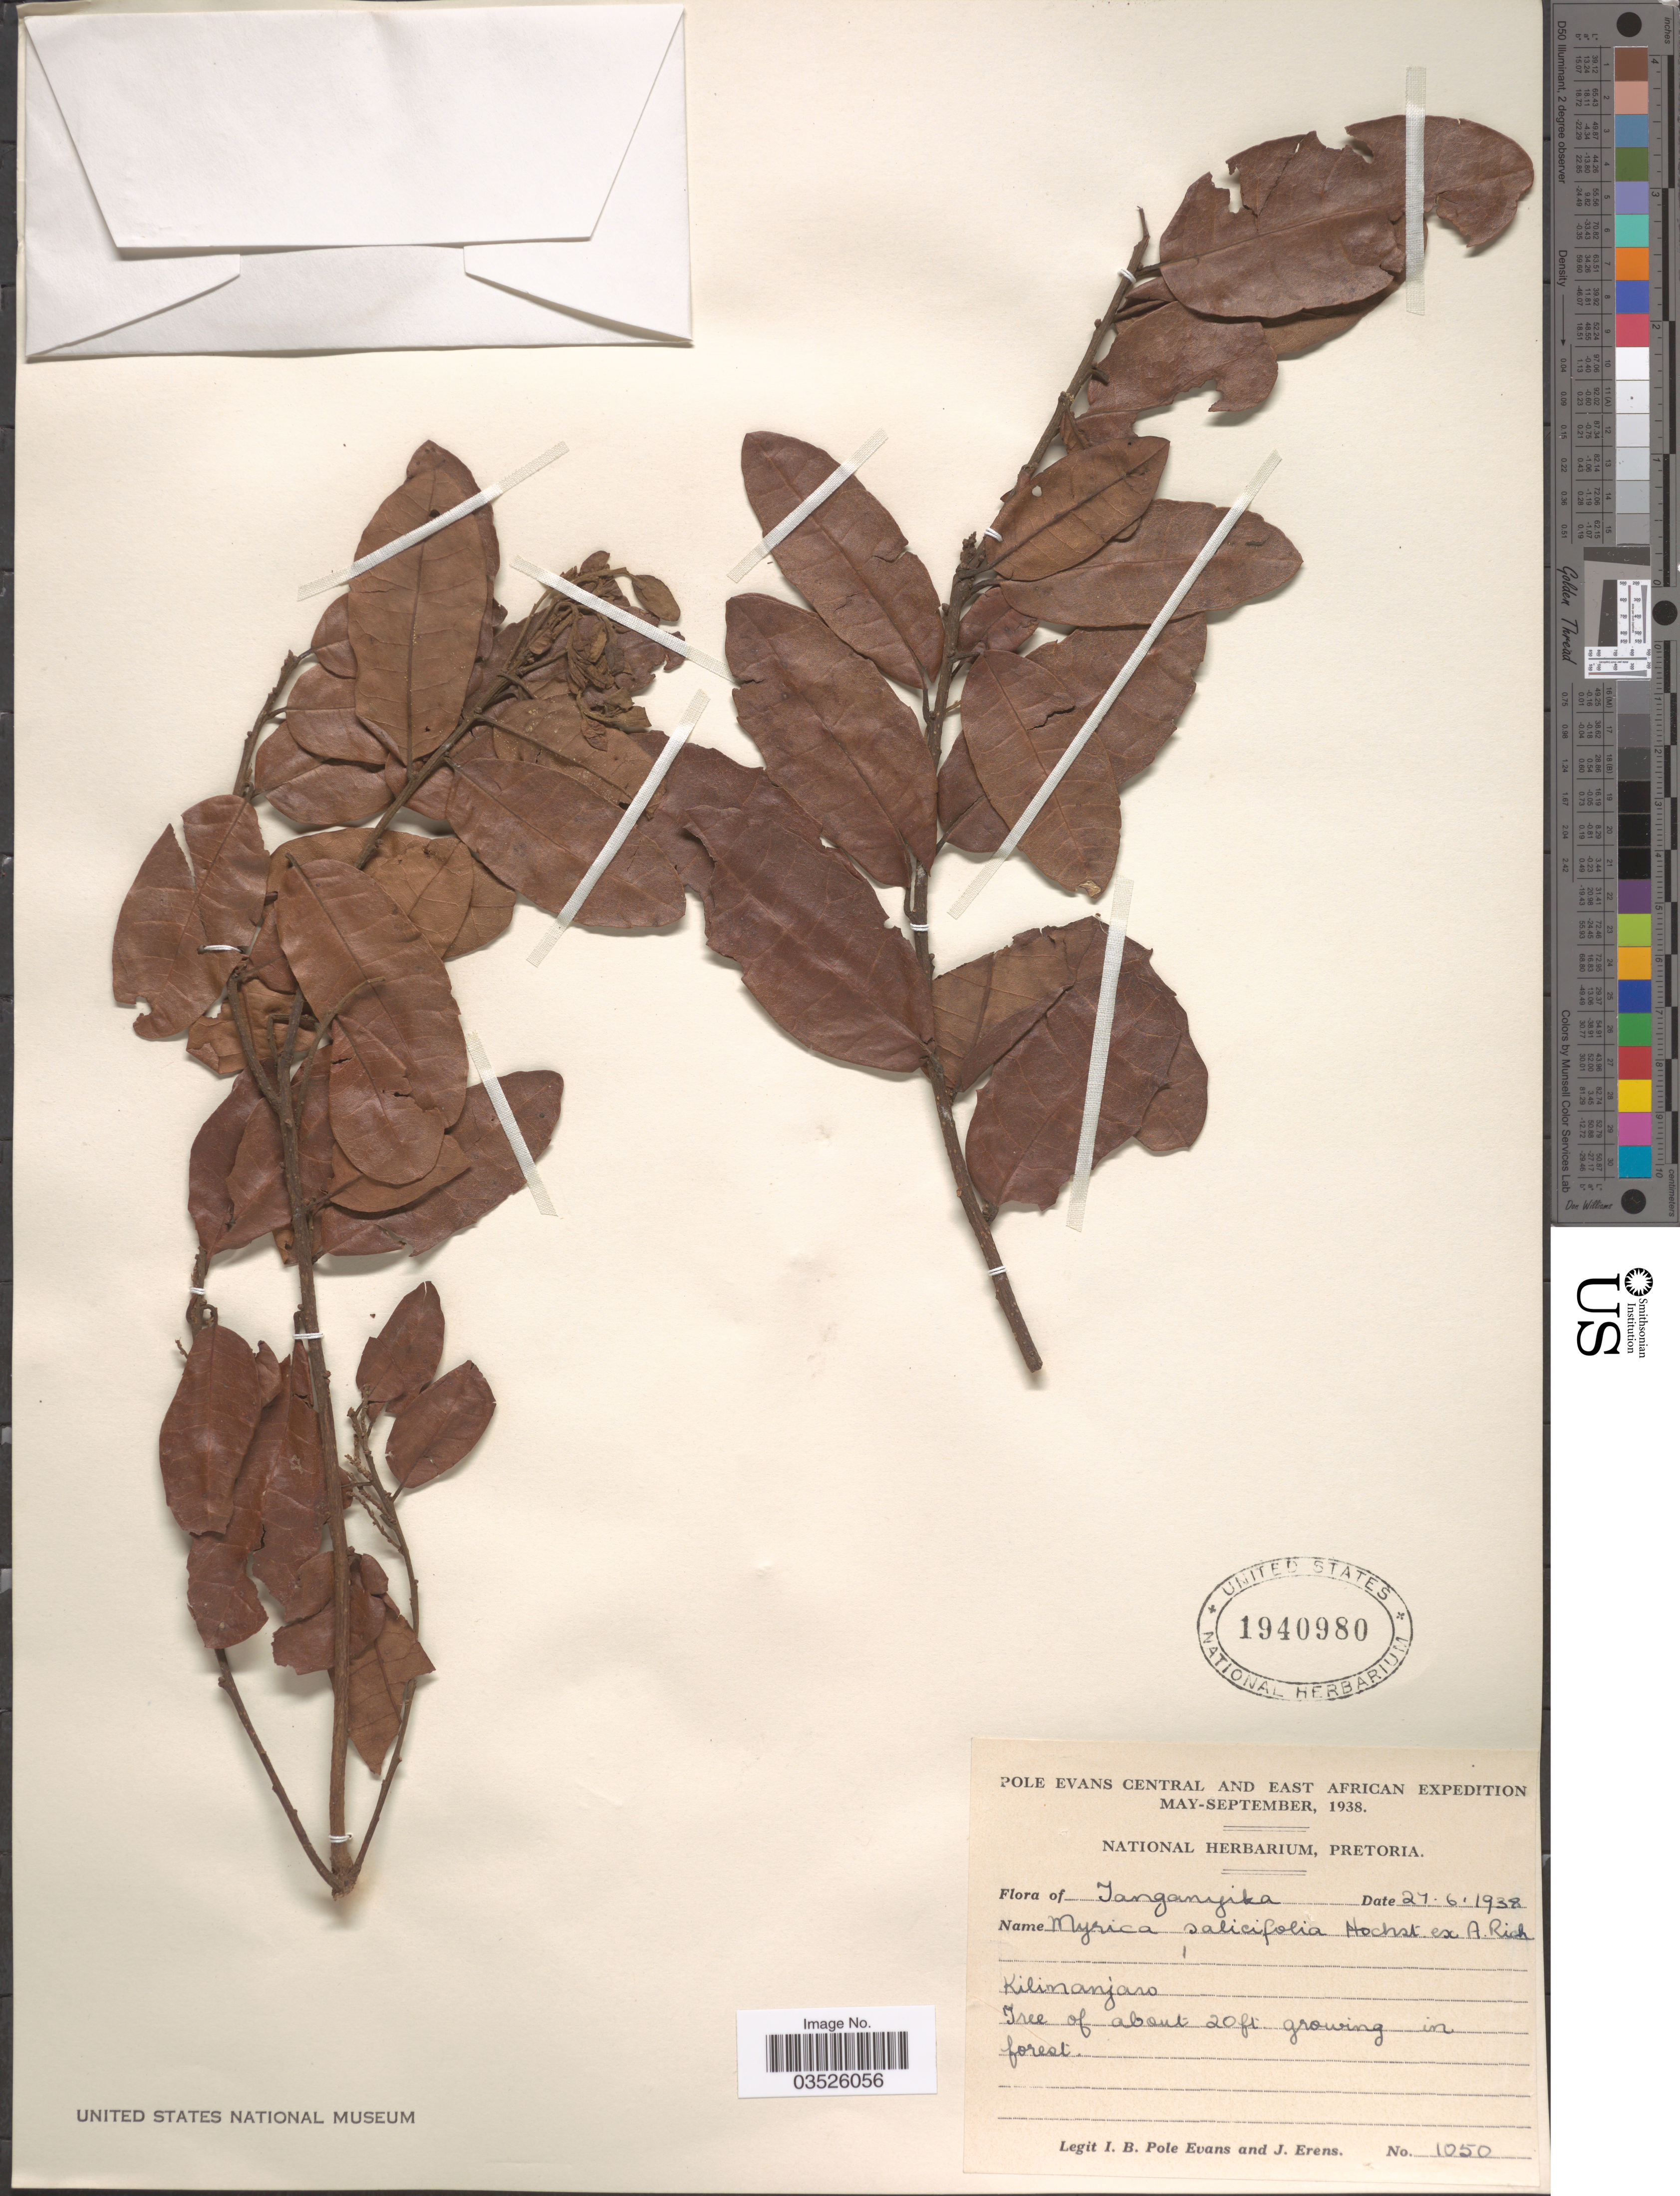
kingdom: Plantae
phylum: Tracheophyta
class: Magnoliopsida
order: Fagales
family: Myricaceae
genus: Morella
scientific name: Morella salicifolia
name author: (Hochst. ex A. Rich.) Verdc. & Polhill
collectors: I. B. Pole-Evans & J. Erens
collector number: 1050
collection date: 1938-06-27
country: Tanzania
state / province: Kilimanjaro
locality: Tanganyika.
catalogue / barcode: US 1940980